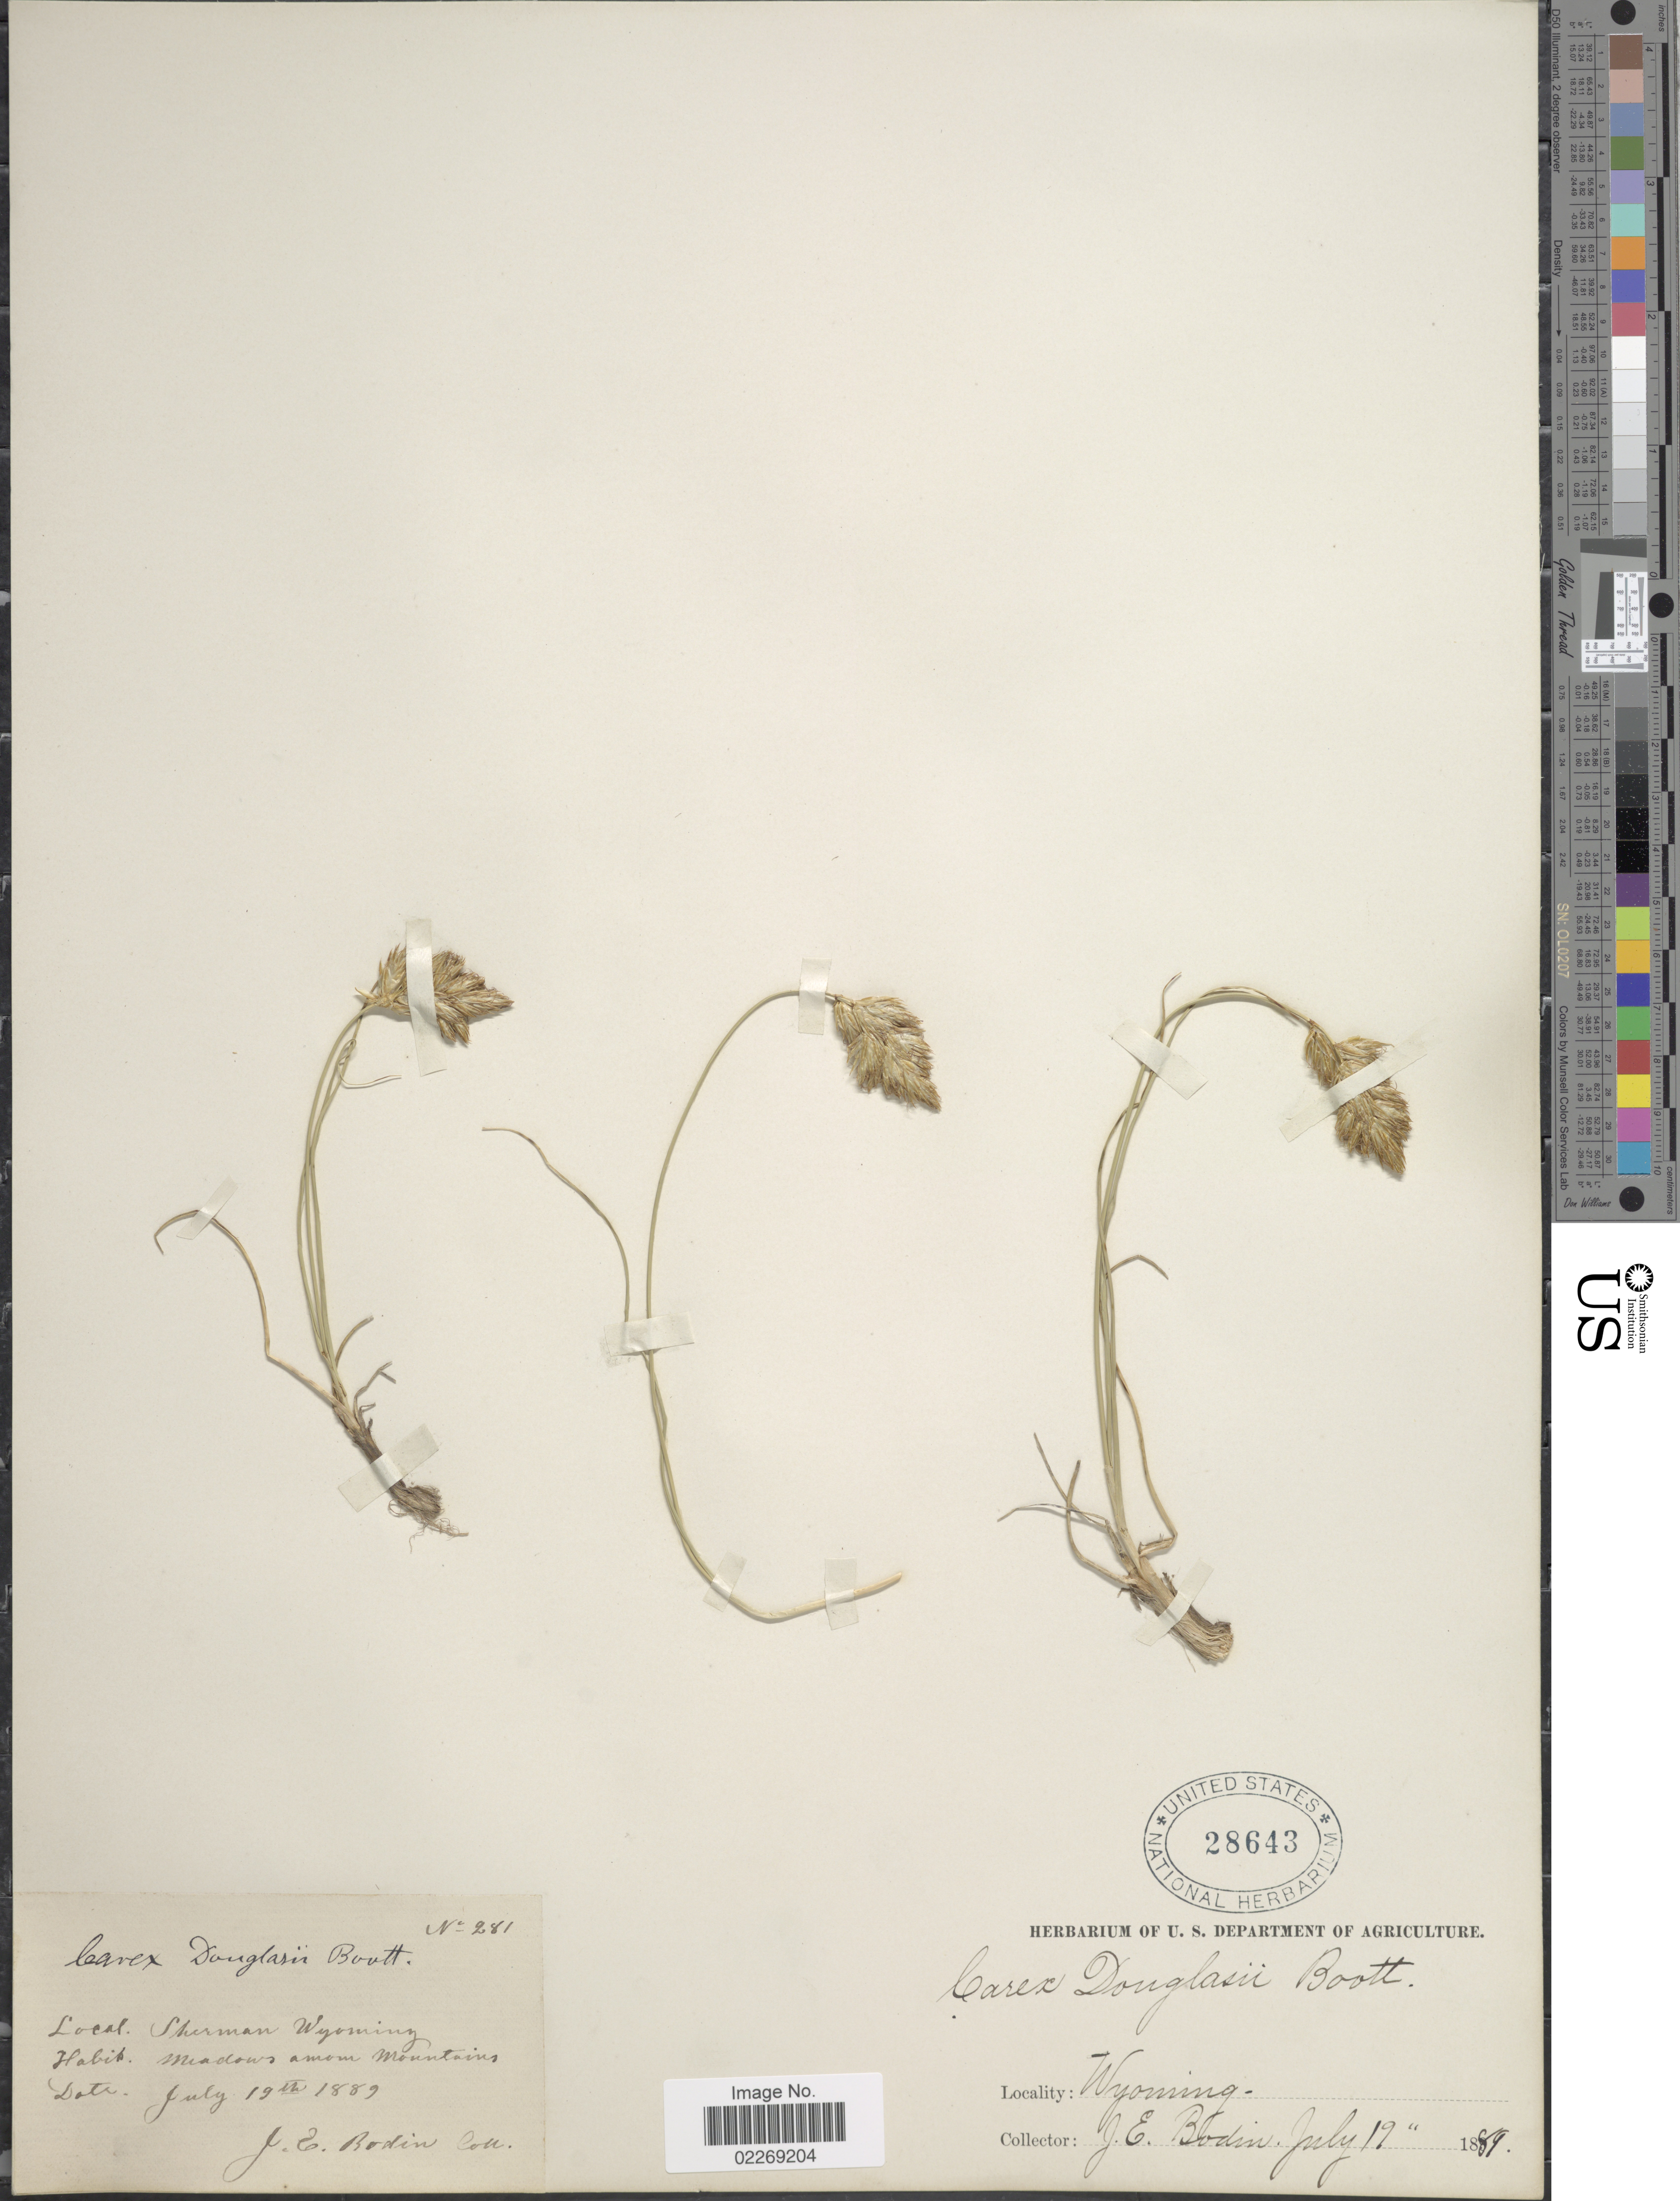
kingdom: Plantae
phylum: Tracheophyta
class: Liliopsida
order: Poales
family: Cyperaceae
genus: Carex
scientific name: Carex douglasii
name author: Boott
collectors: J. E. Bodin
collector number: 281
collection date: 1889-07-19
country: United States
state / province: Wyoming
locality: Sherman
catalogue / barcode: US 28643